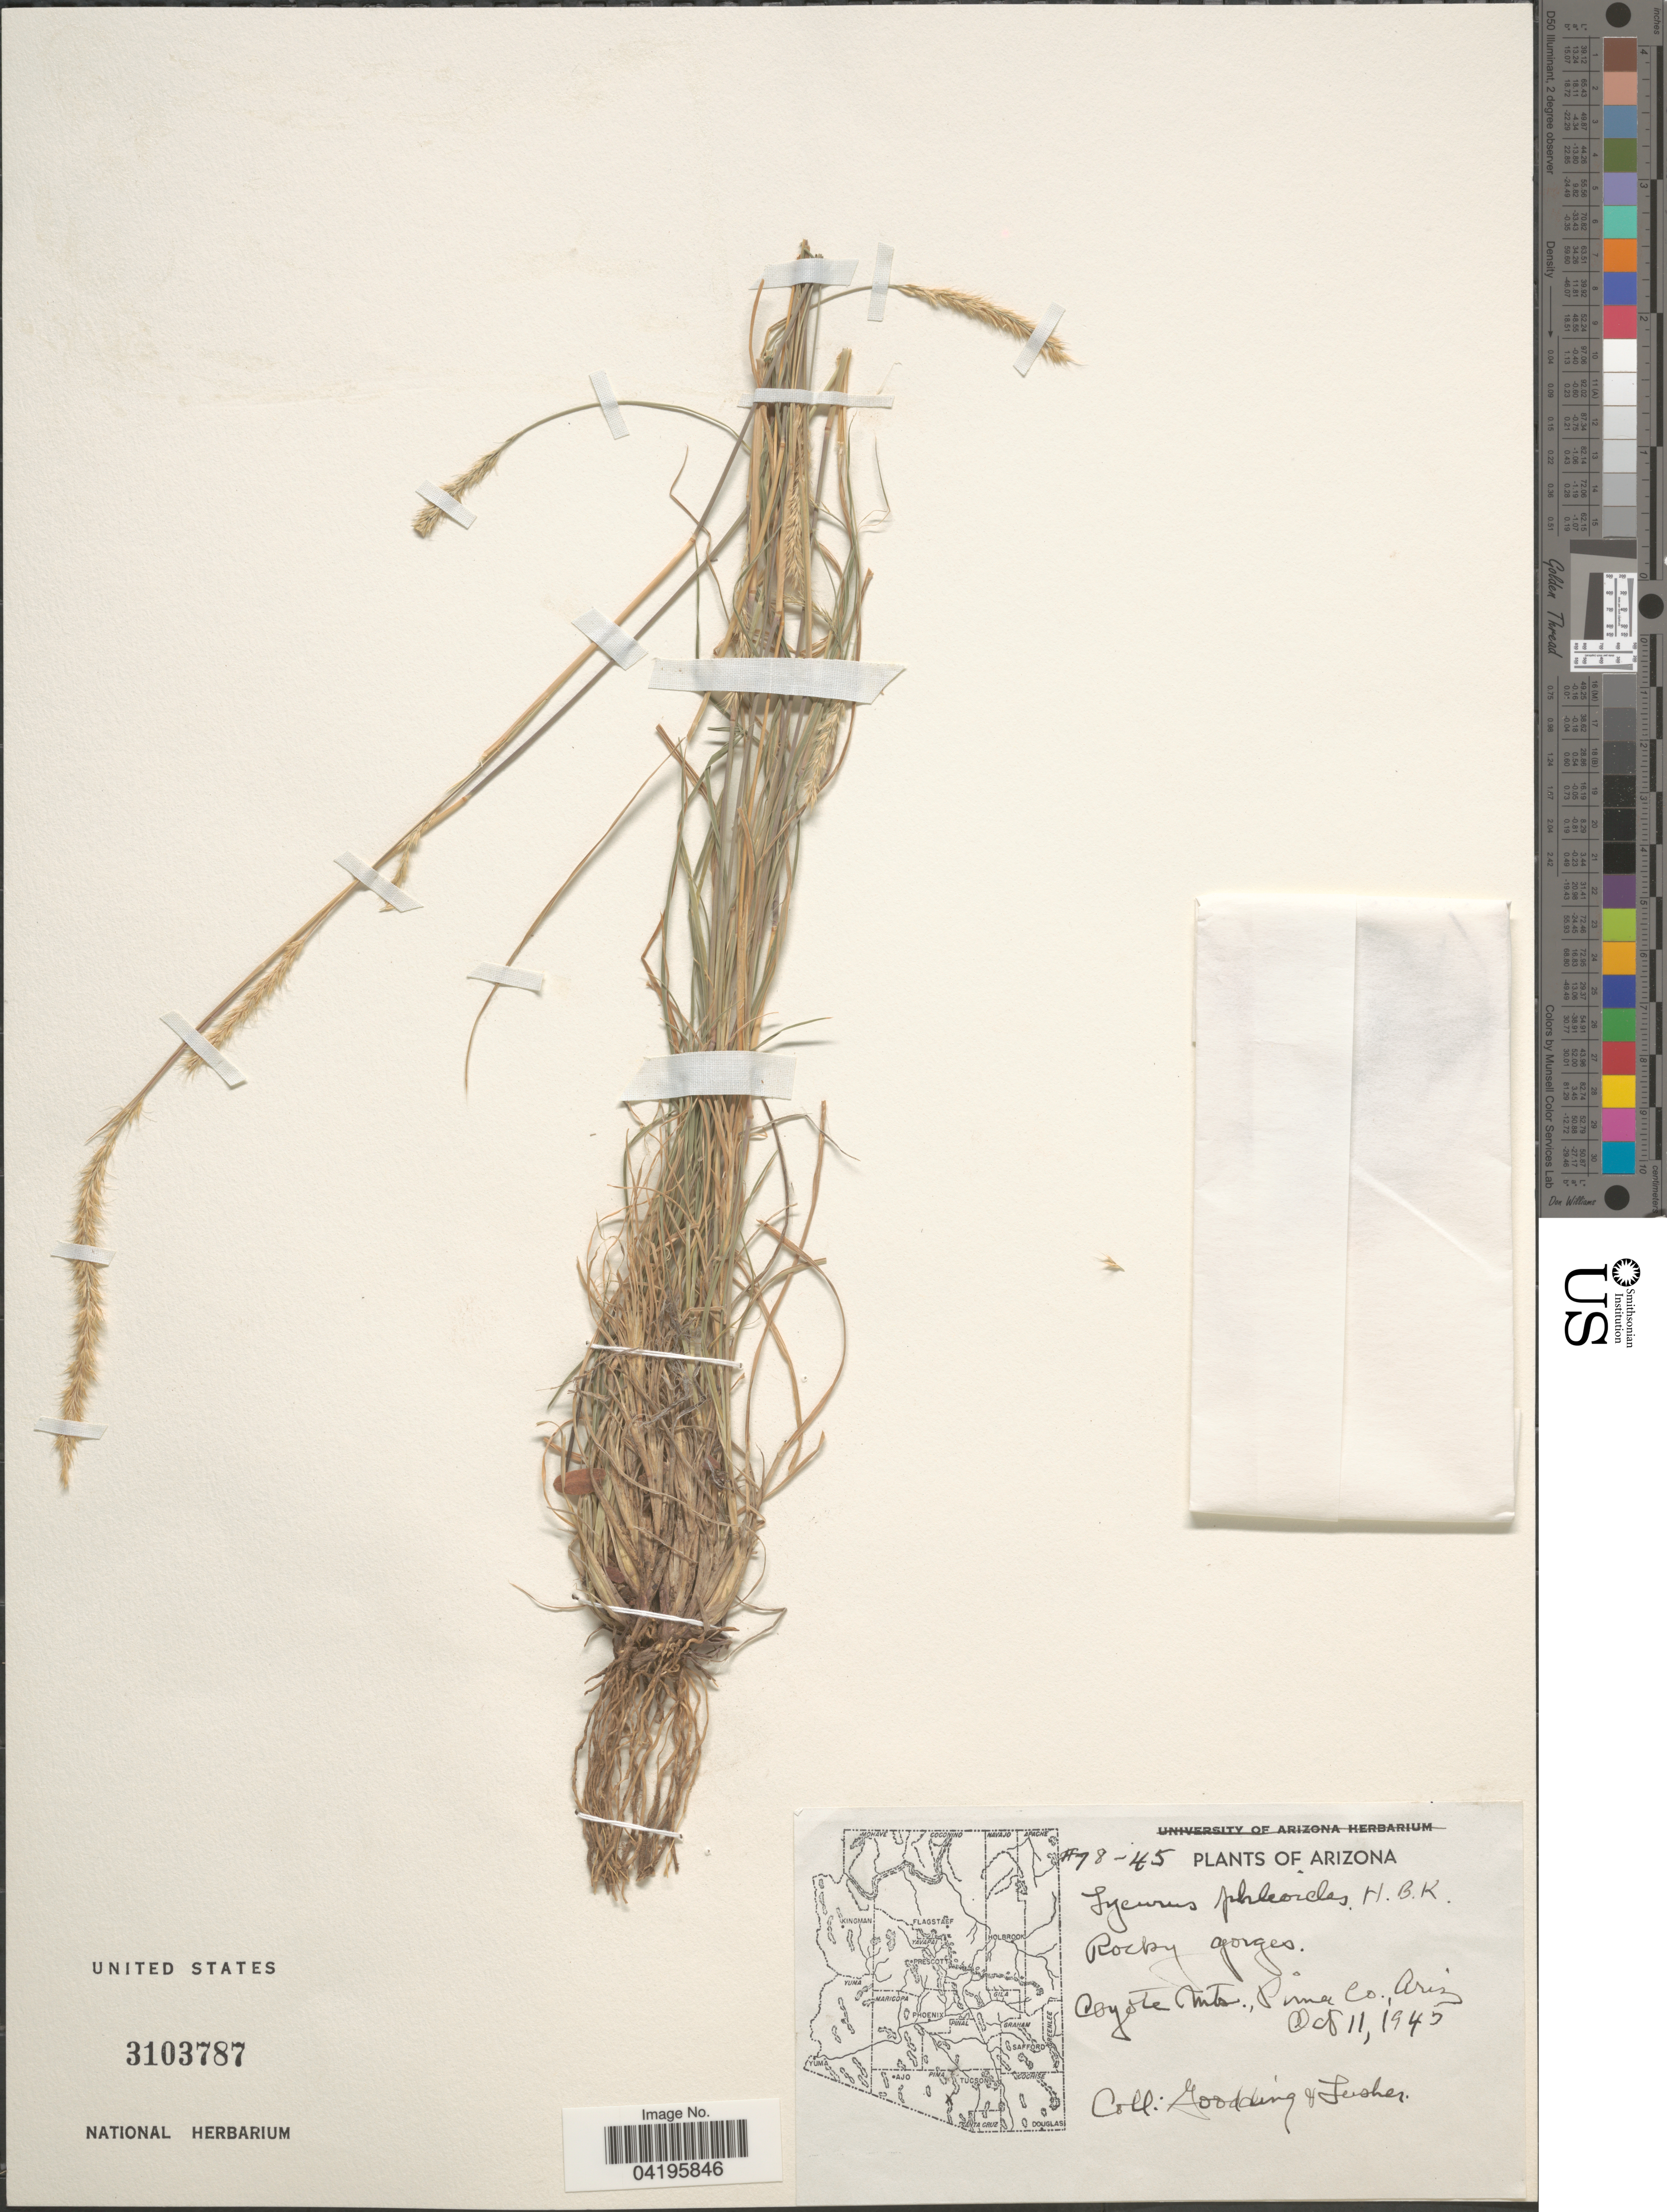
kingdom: Plantae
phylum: Tracheophyta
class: Liliopsida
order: Poales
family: Poaceae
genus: Muhlenbergia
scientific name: Muhlenbergia phleoides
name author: (Kunth) Columbus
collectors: Goodding & -- Fisher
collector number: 78-45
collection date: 1945-10-11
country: United States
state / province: Arizona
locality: Coyote Mts., Pima Co.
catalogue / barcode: US 3103787